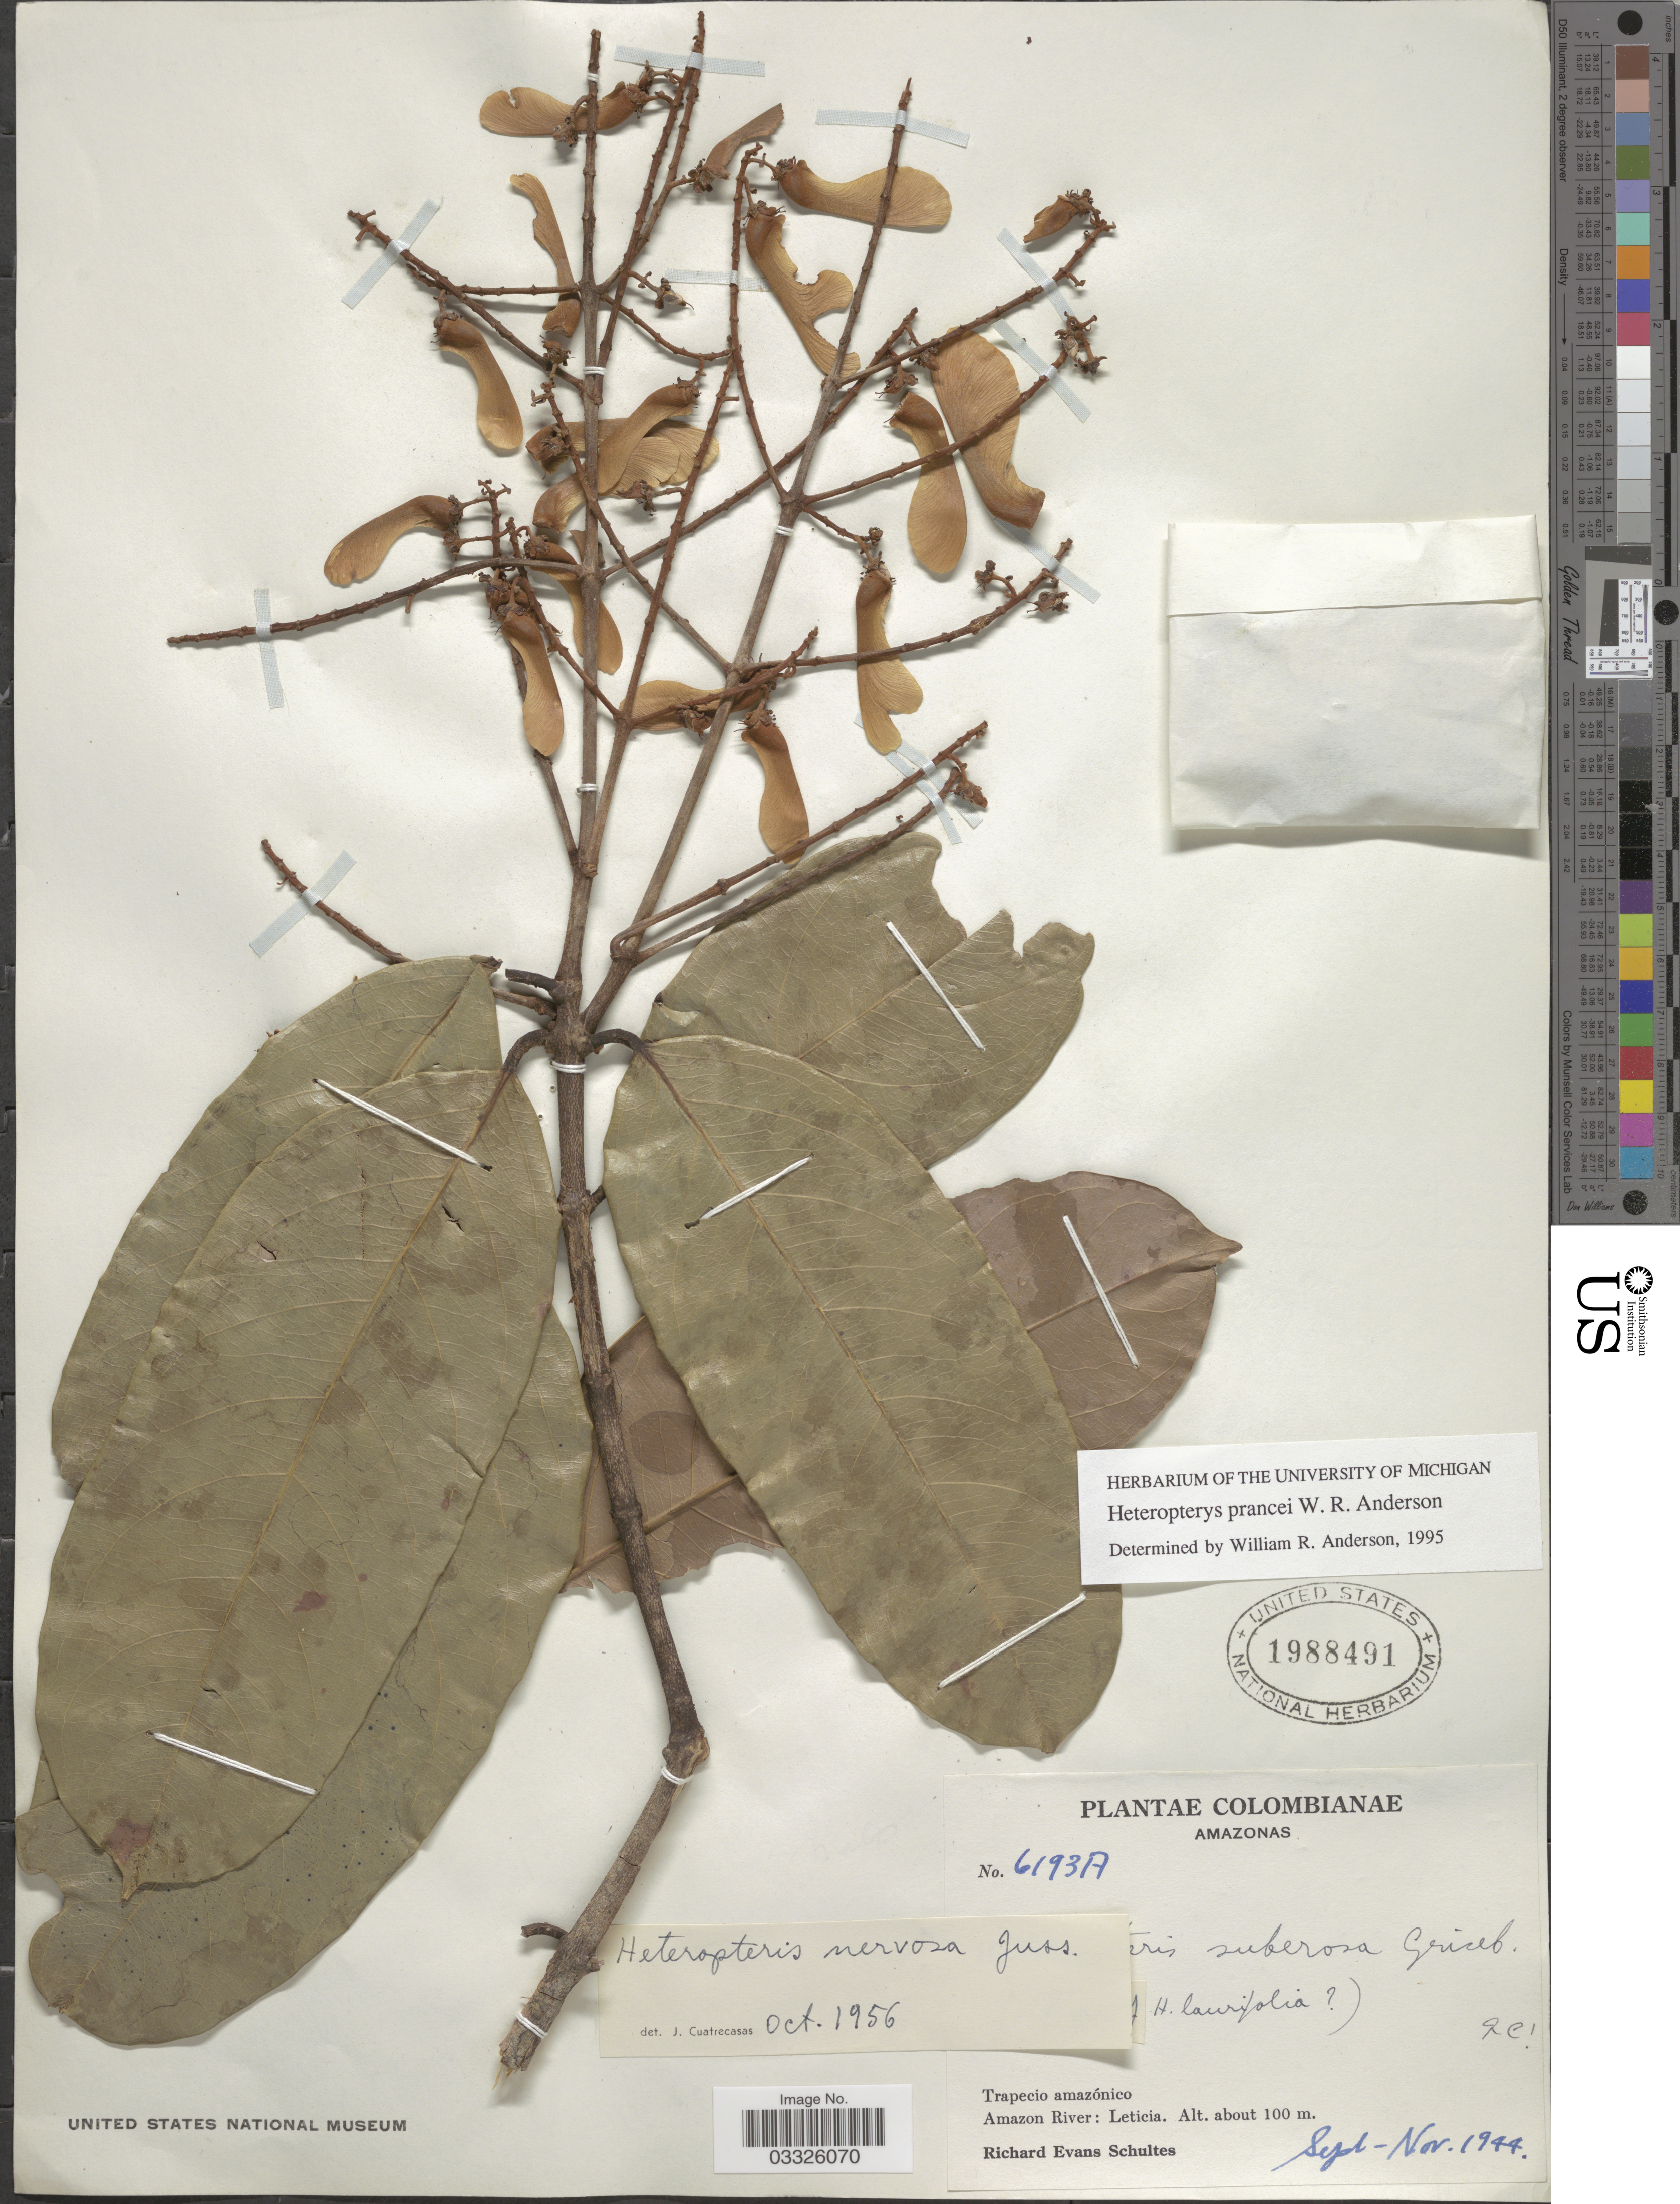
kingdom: Plantae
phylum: Tracheophyta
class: Magnoliopsida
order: Malpighiales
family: Malpighiaceae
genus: Heteropterys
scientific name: Heteropterys prancei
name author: W.R. Anderson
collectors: R. E. Schultes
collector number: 619317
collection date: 1944-09/1944-11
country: Colombia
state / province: Amazônas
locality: Trapecio amazónico. Amazon River: Leticia.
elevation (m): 100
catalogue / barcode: US 1988491